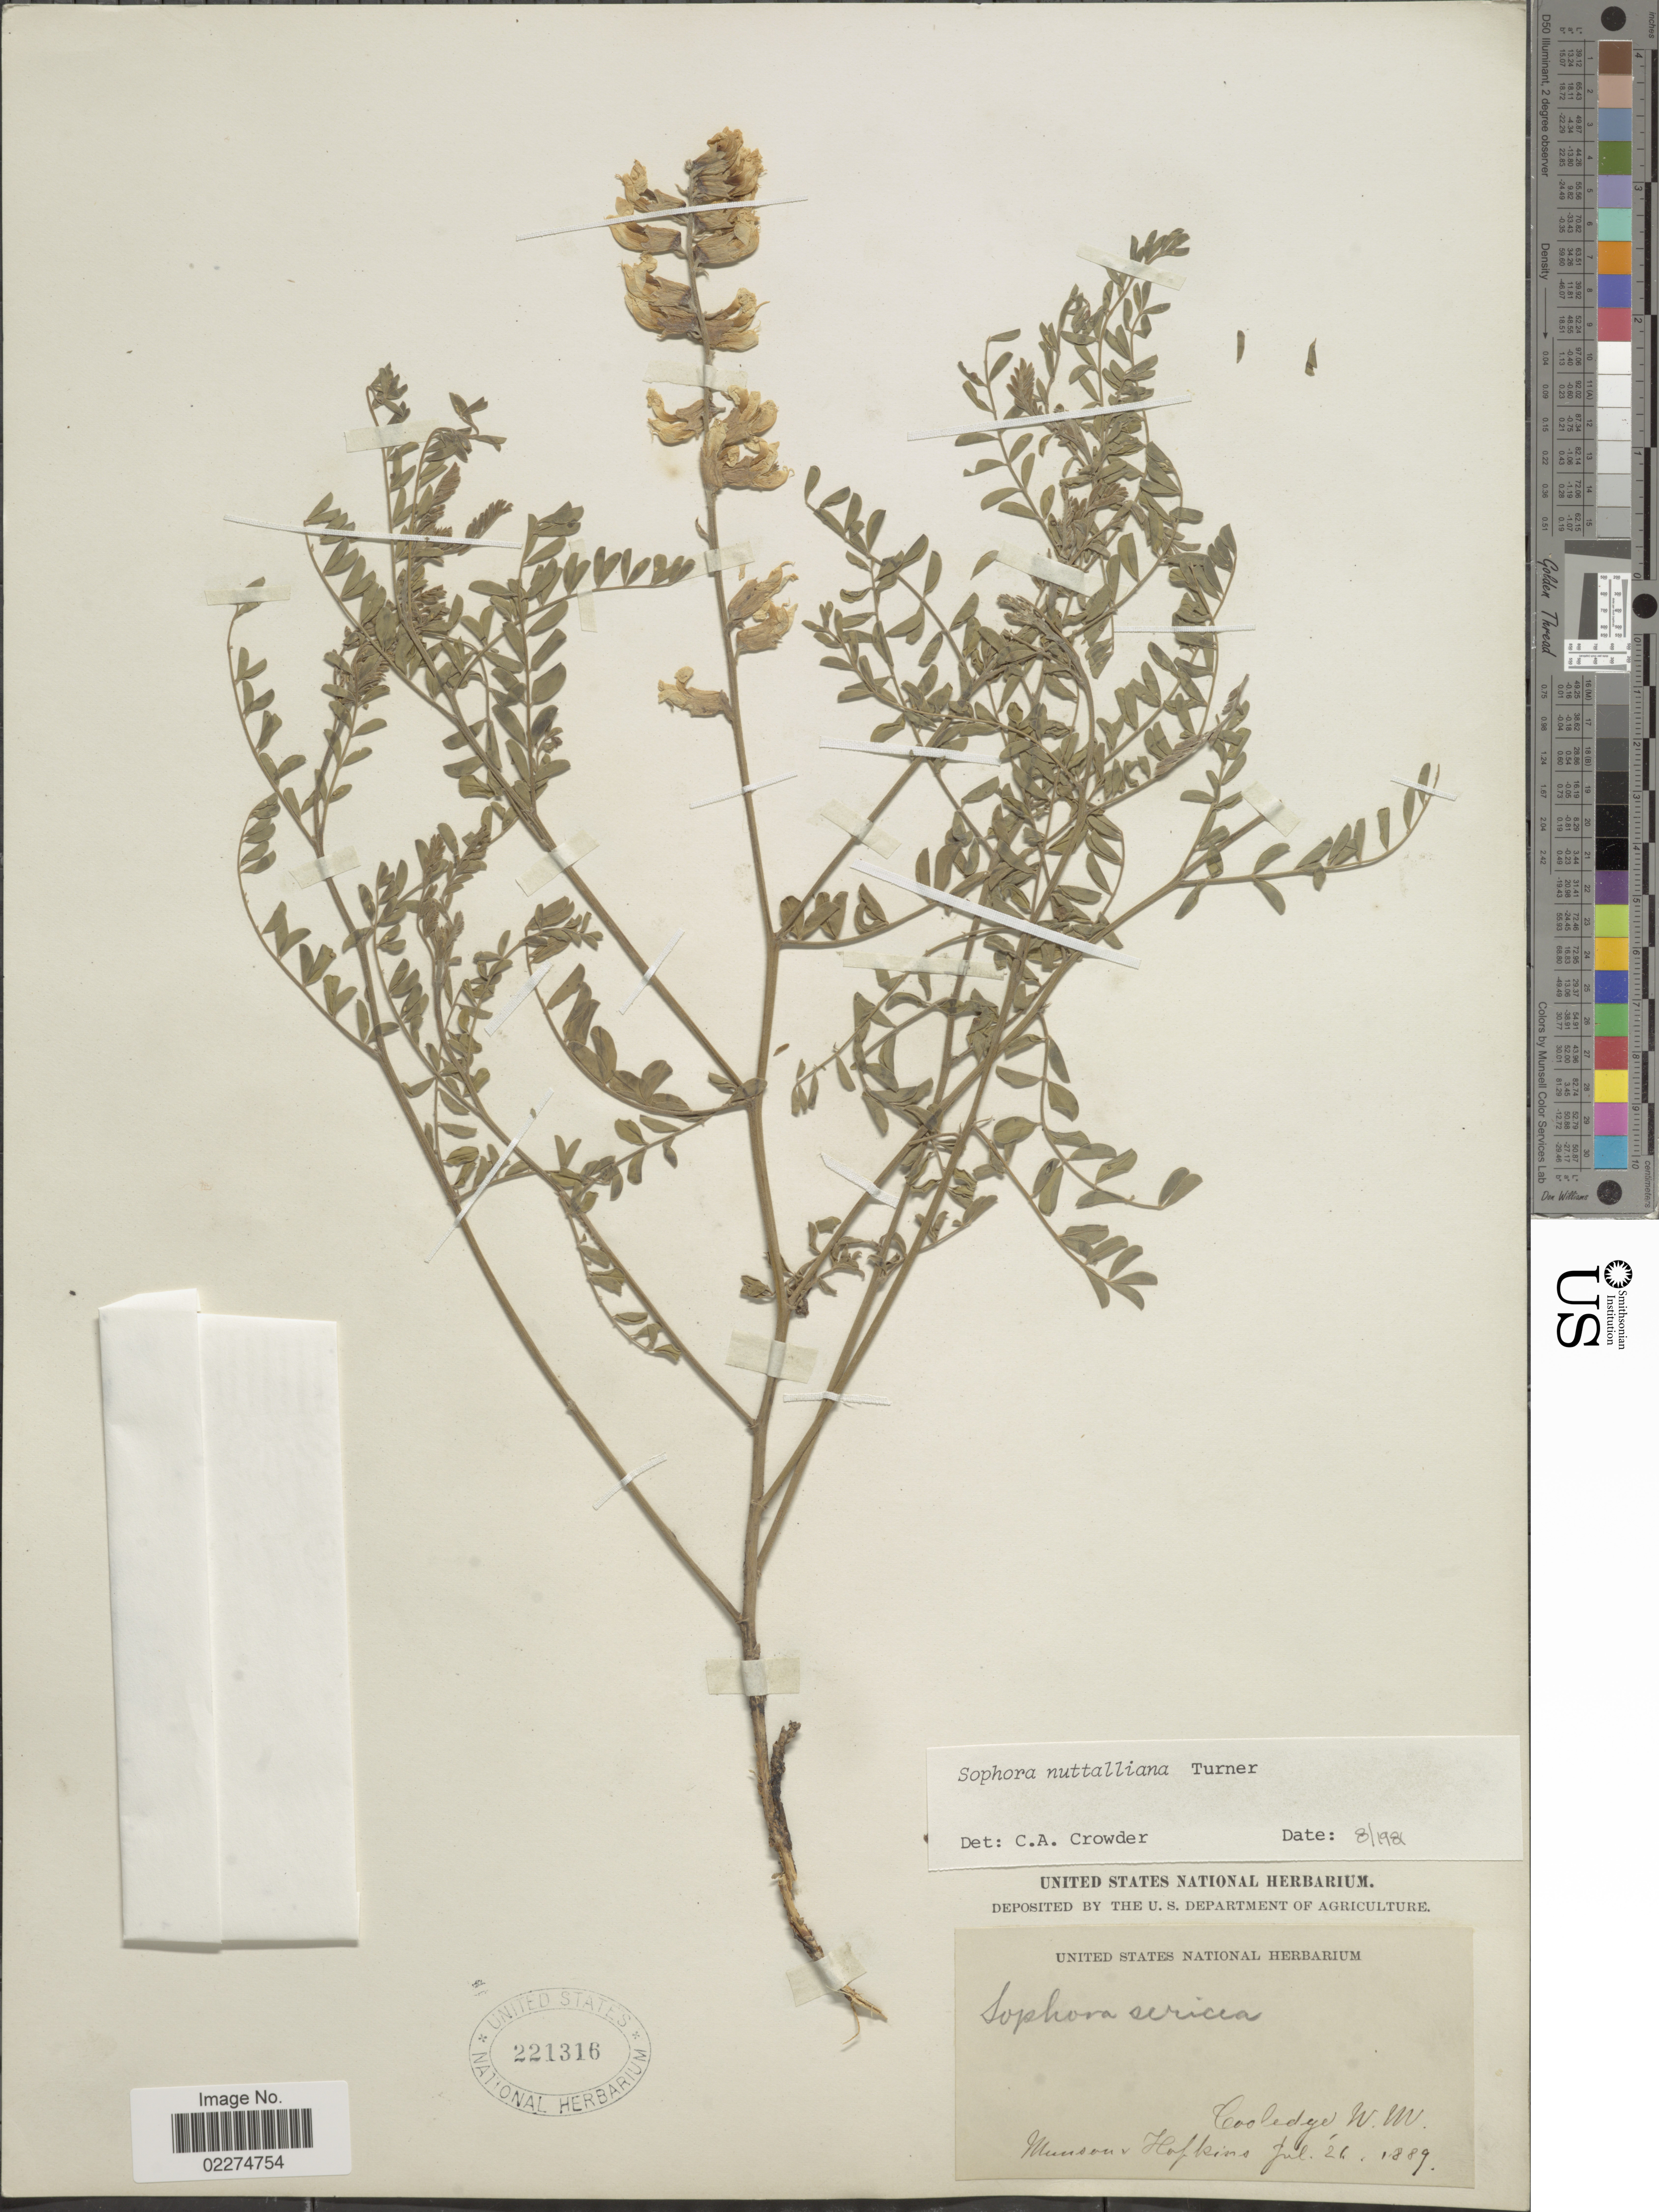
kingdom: Plantae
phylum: Tracheophyta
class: Magnoliopsida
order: Fabales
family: Fabaceae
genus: Sophora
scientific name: Sophora nuttalliana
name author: B.L. Turner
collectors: -. Munson & -- Hopkins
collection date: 1889-07-26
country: United States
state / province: New Mexico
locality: Cooledge, N. M.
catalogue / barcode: US 221316